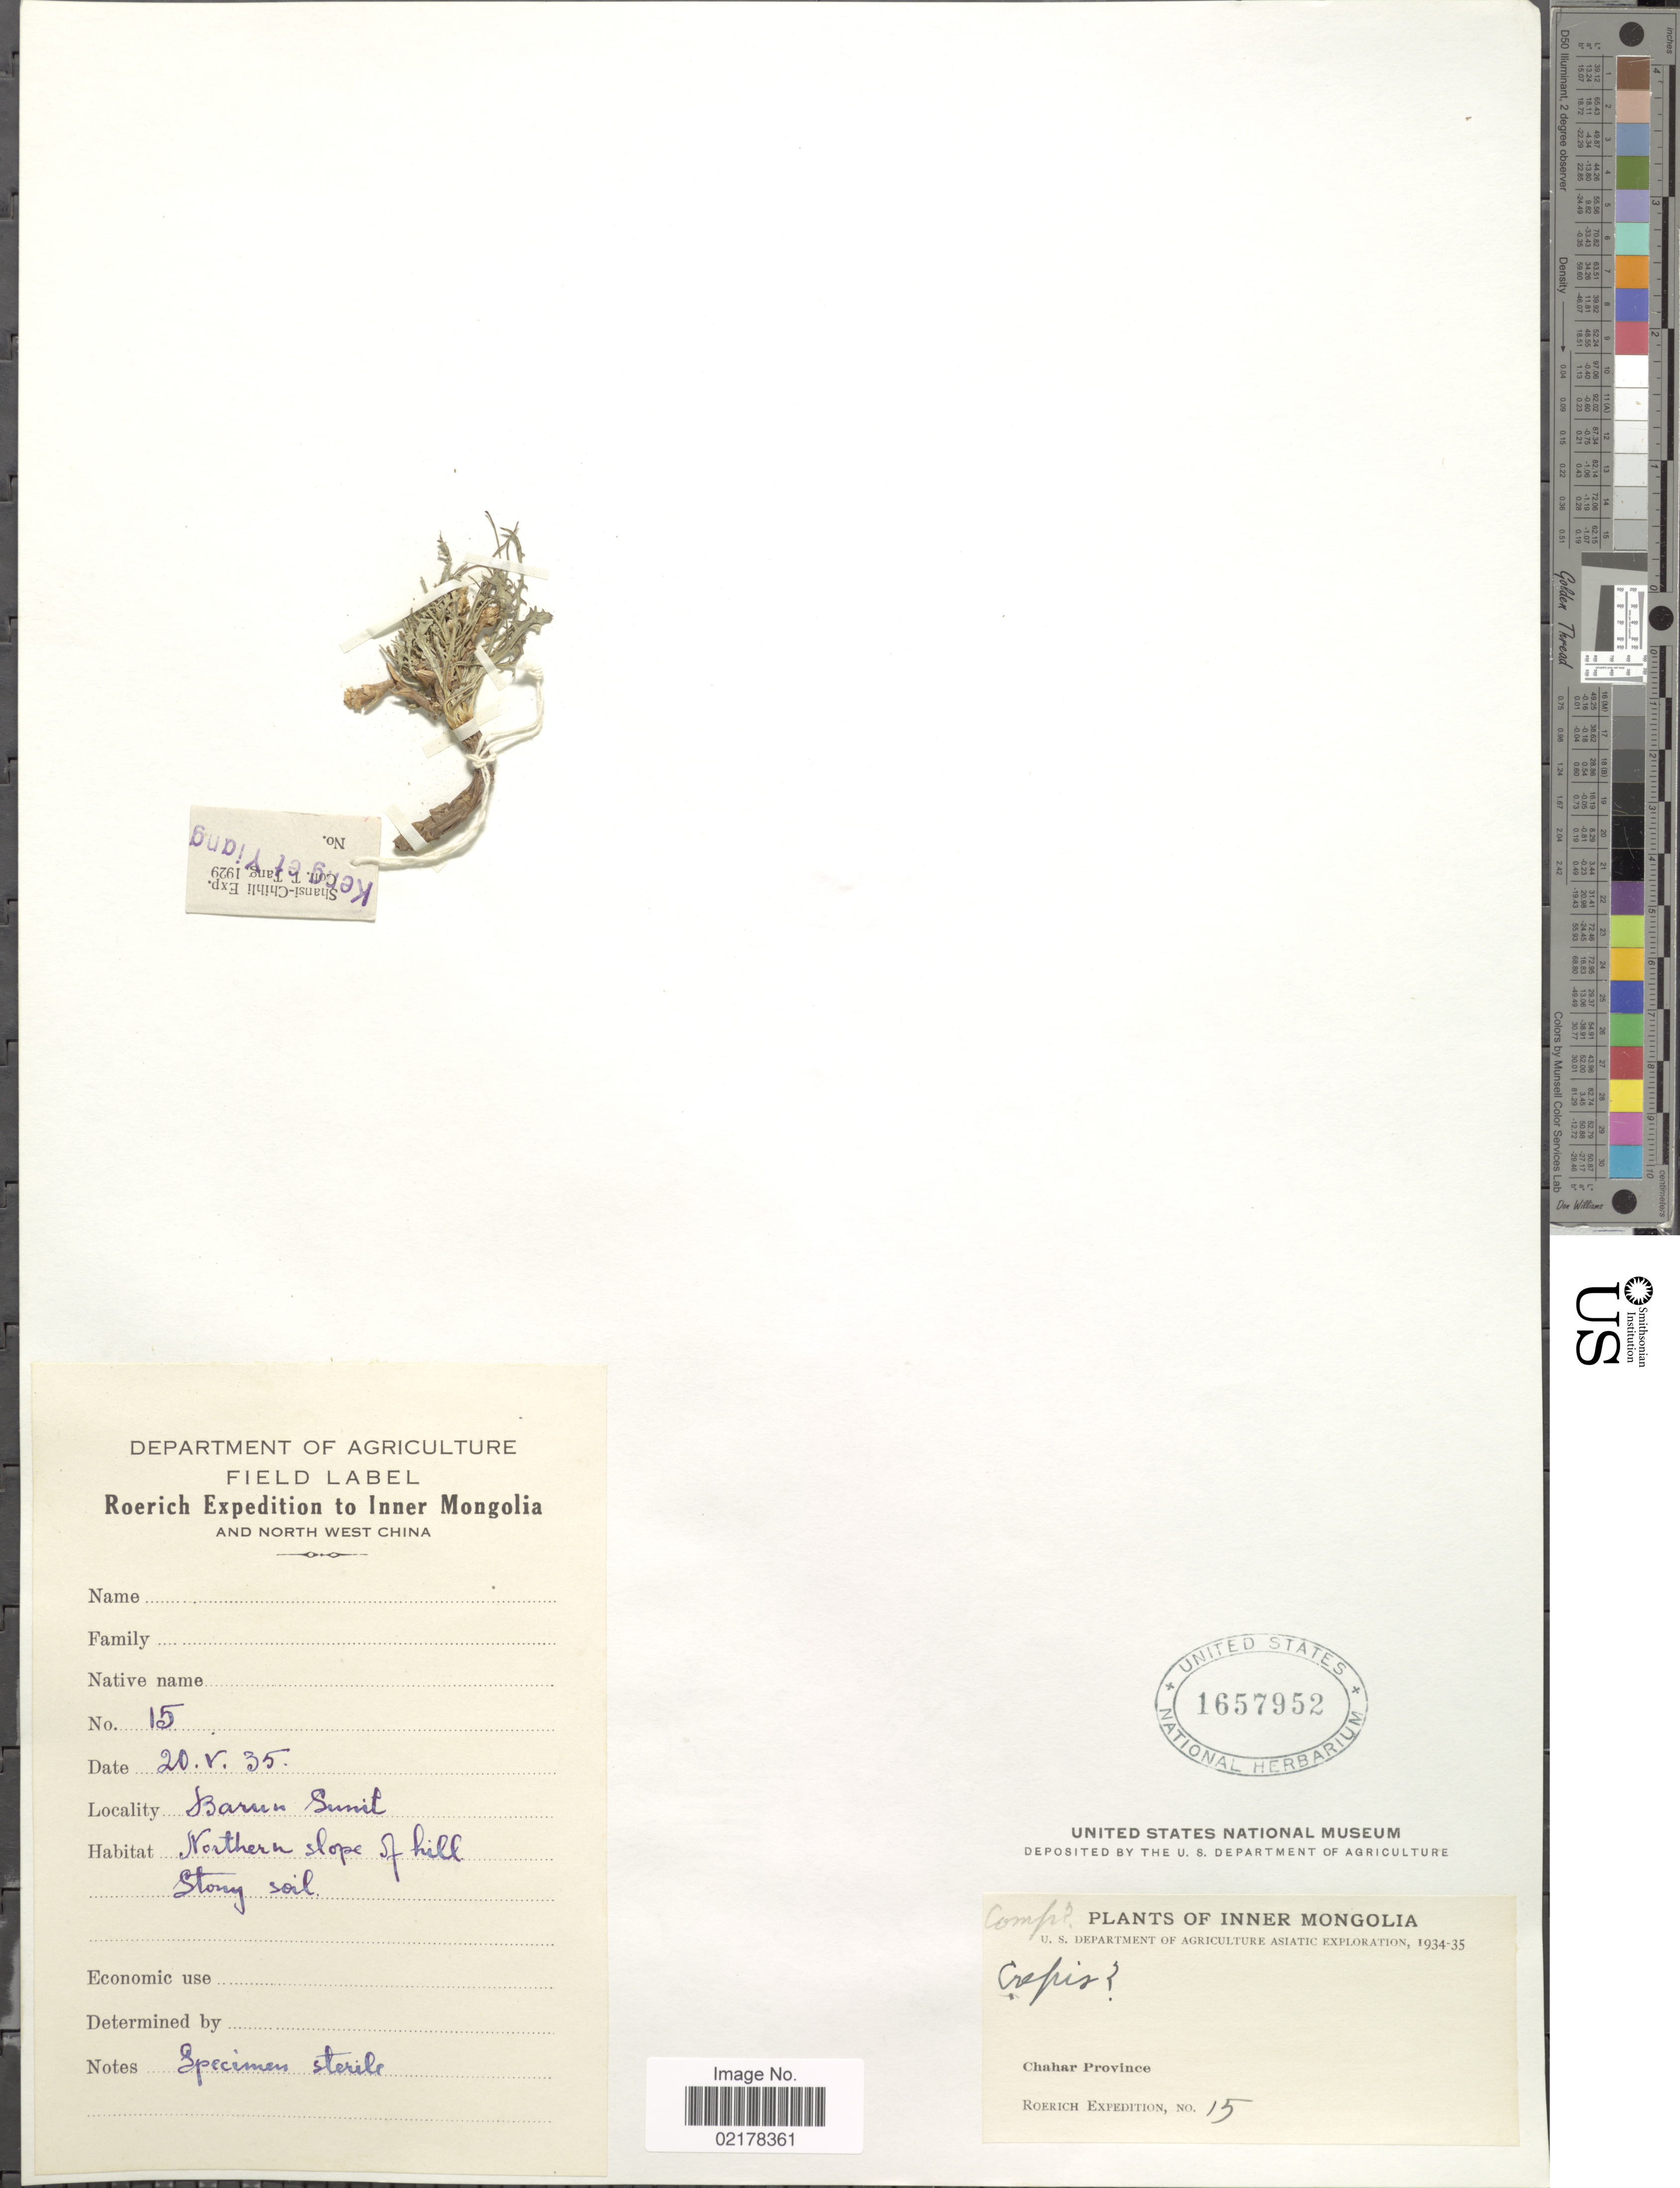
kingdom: Plantae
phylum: Tracheophyta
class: Magnoliopsida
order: Asterales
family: Asteraceae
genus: Crepis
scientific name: Crepis sp.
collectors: Roerich Expedition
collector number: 15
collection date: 1934/1935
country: China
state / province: Nei Monggol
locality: Inner Mongolia. Chahar Province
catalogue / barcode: US 1657952